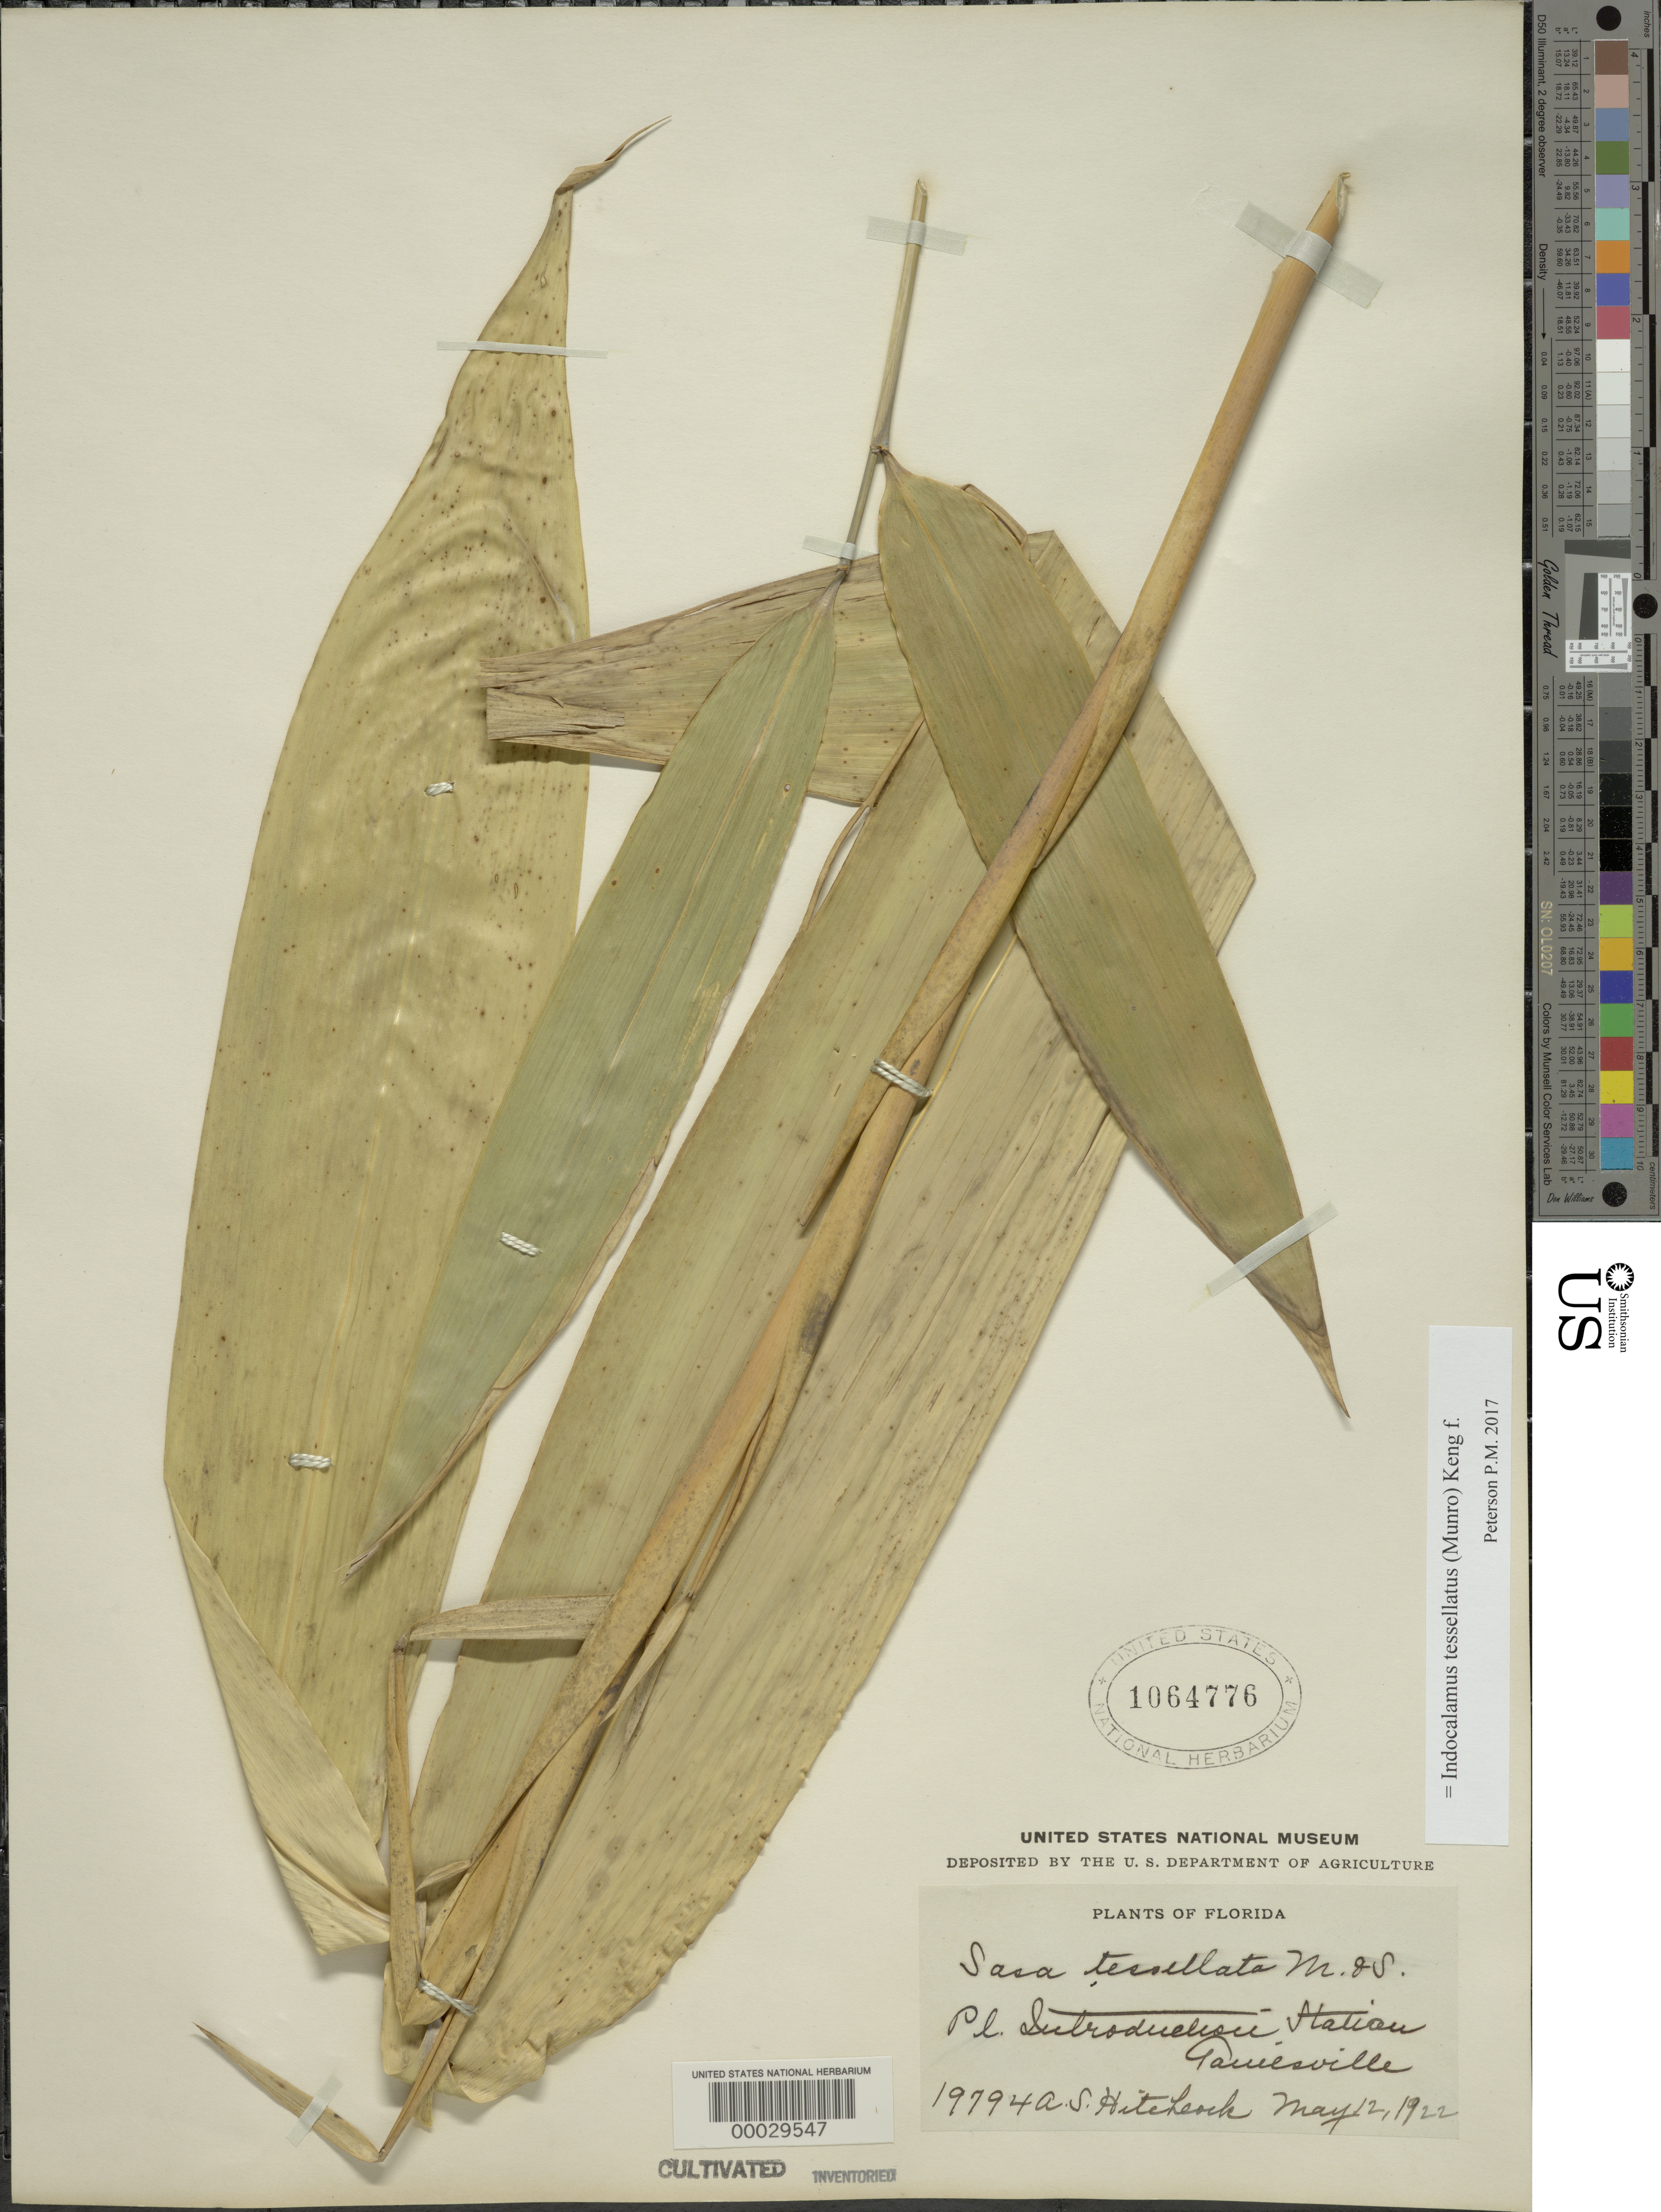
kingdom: Plantae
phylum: Tracheophyta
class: Liliopsida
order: Poales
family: Poaceae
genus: Indocalamus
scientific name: Indocalamus tessellatus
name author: (Munro) Keng f.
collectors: A. S. Hitchcock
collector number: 19794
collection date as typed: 12 May 1922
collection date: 1922-05-12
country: United States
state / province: Florida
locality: Plant intro. station, gainesville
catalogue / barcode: US 1064776